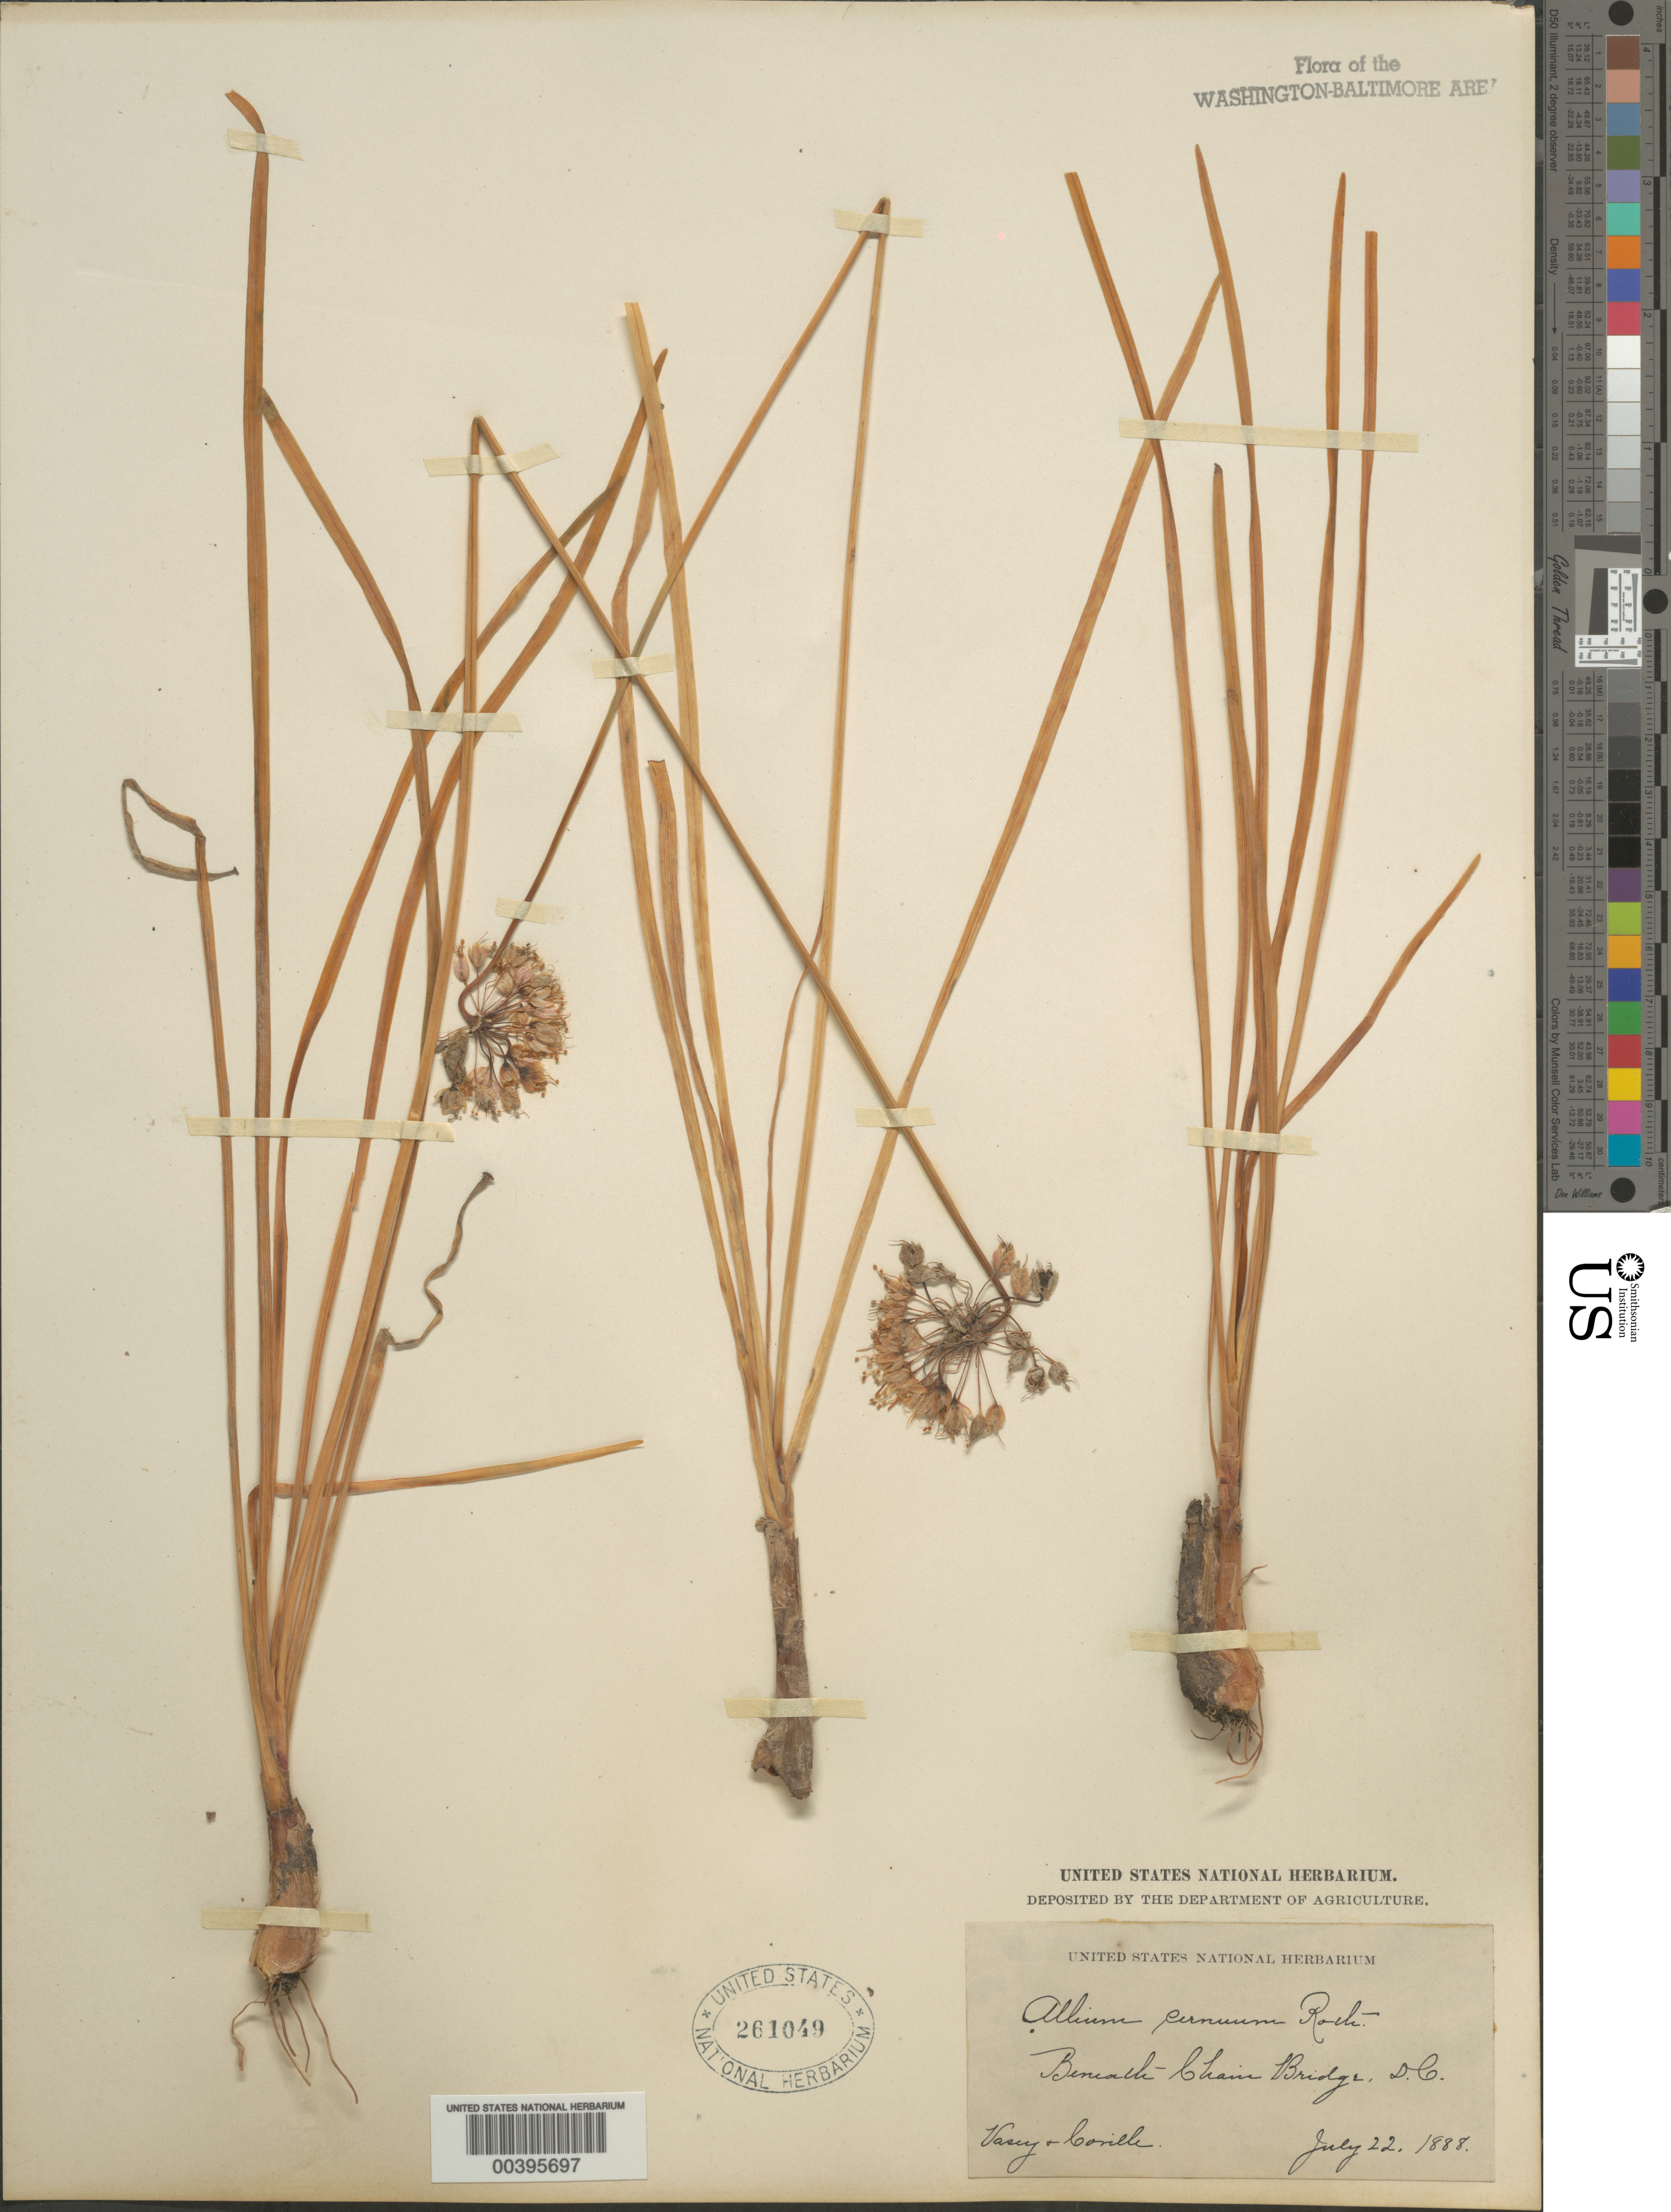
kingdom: Plantae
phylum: Tracheophyta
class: Liliopsida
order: Asparagales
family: Amaryllidaceae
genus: Allium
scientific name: Allium cernuum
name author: Roth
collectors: G. R. Vasey & F. V. Coville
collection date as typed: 22 Jul 1888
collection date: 1888-07-22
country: United States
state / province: District of Columbia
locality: Chain Bridge flats C. and O. Canal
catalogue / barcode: US 261049